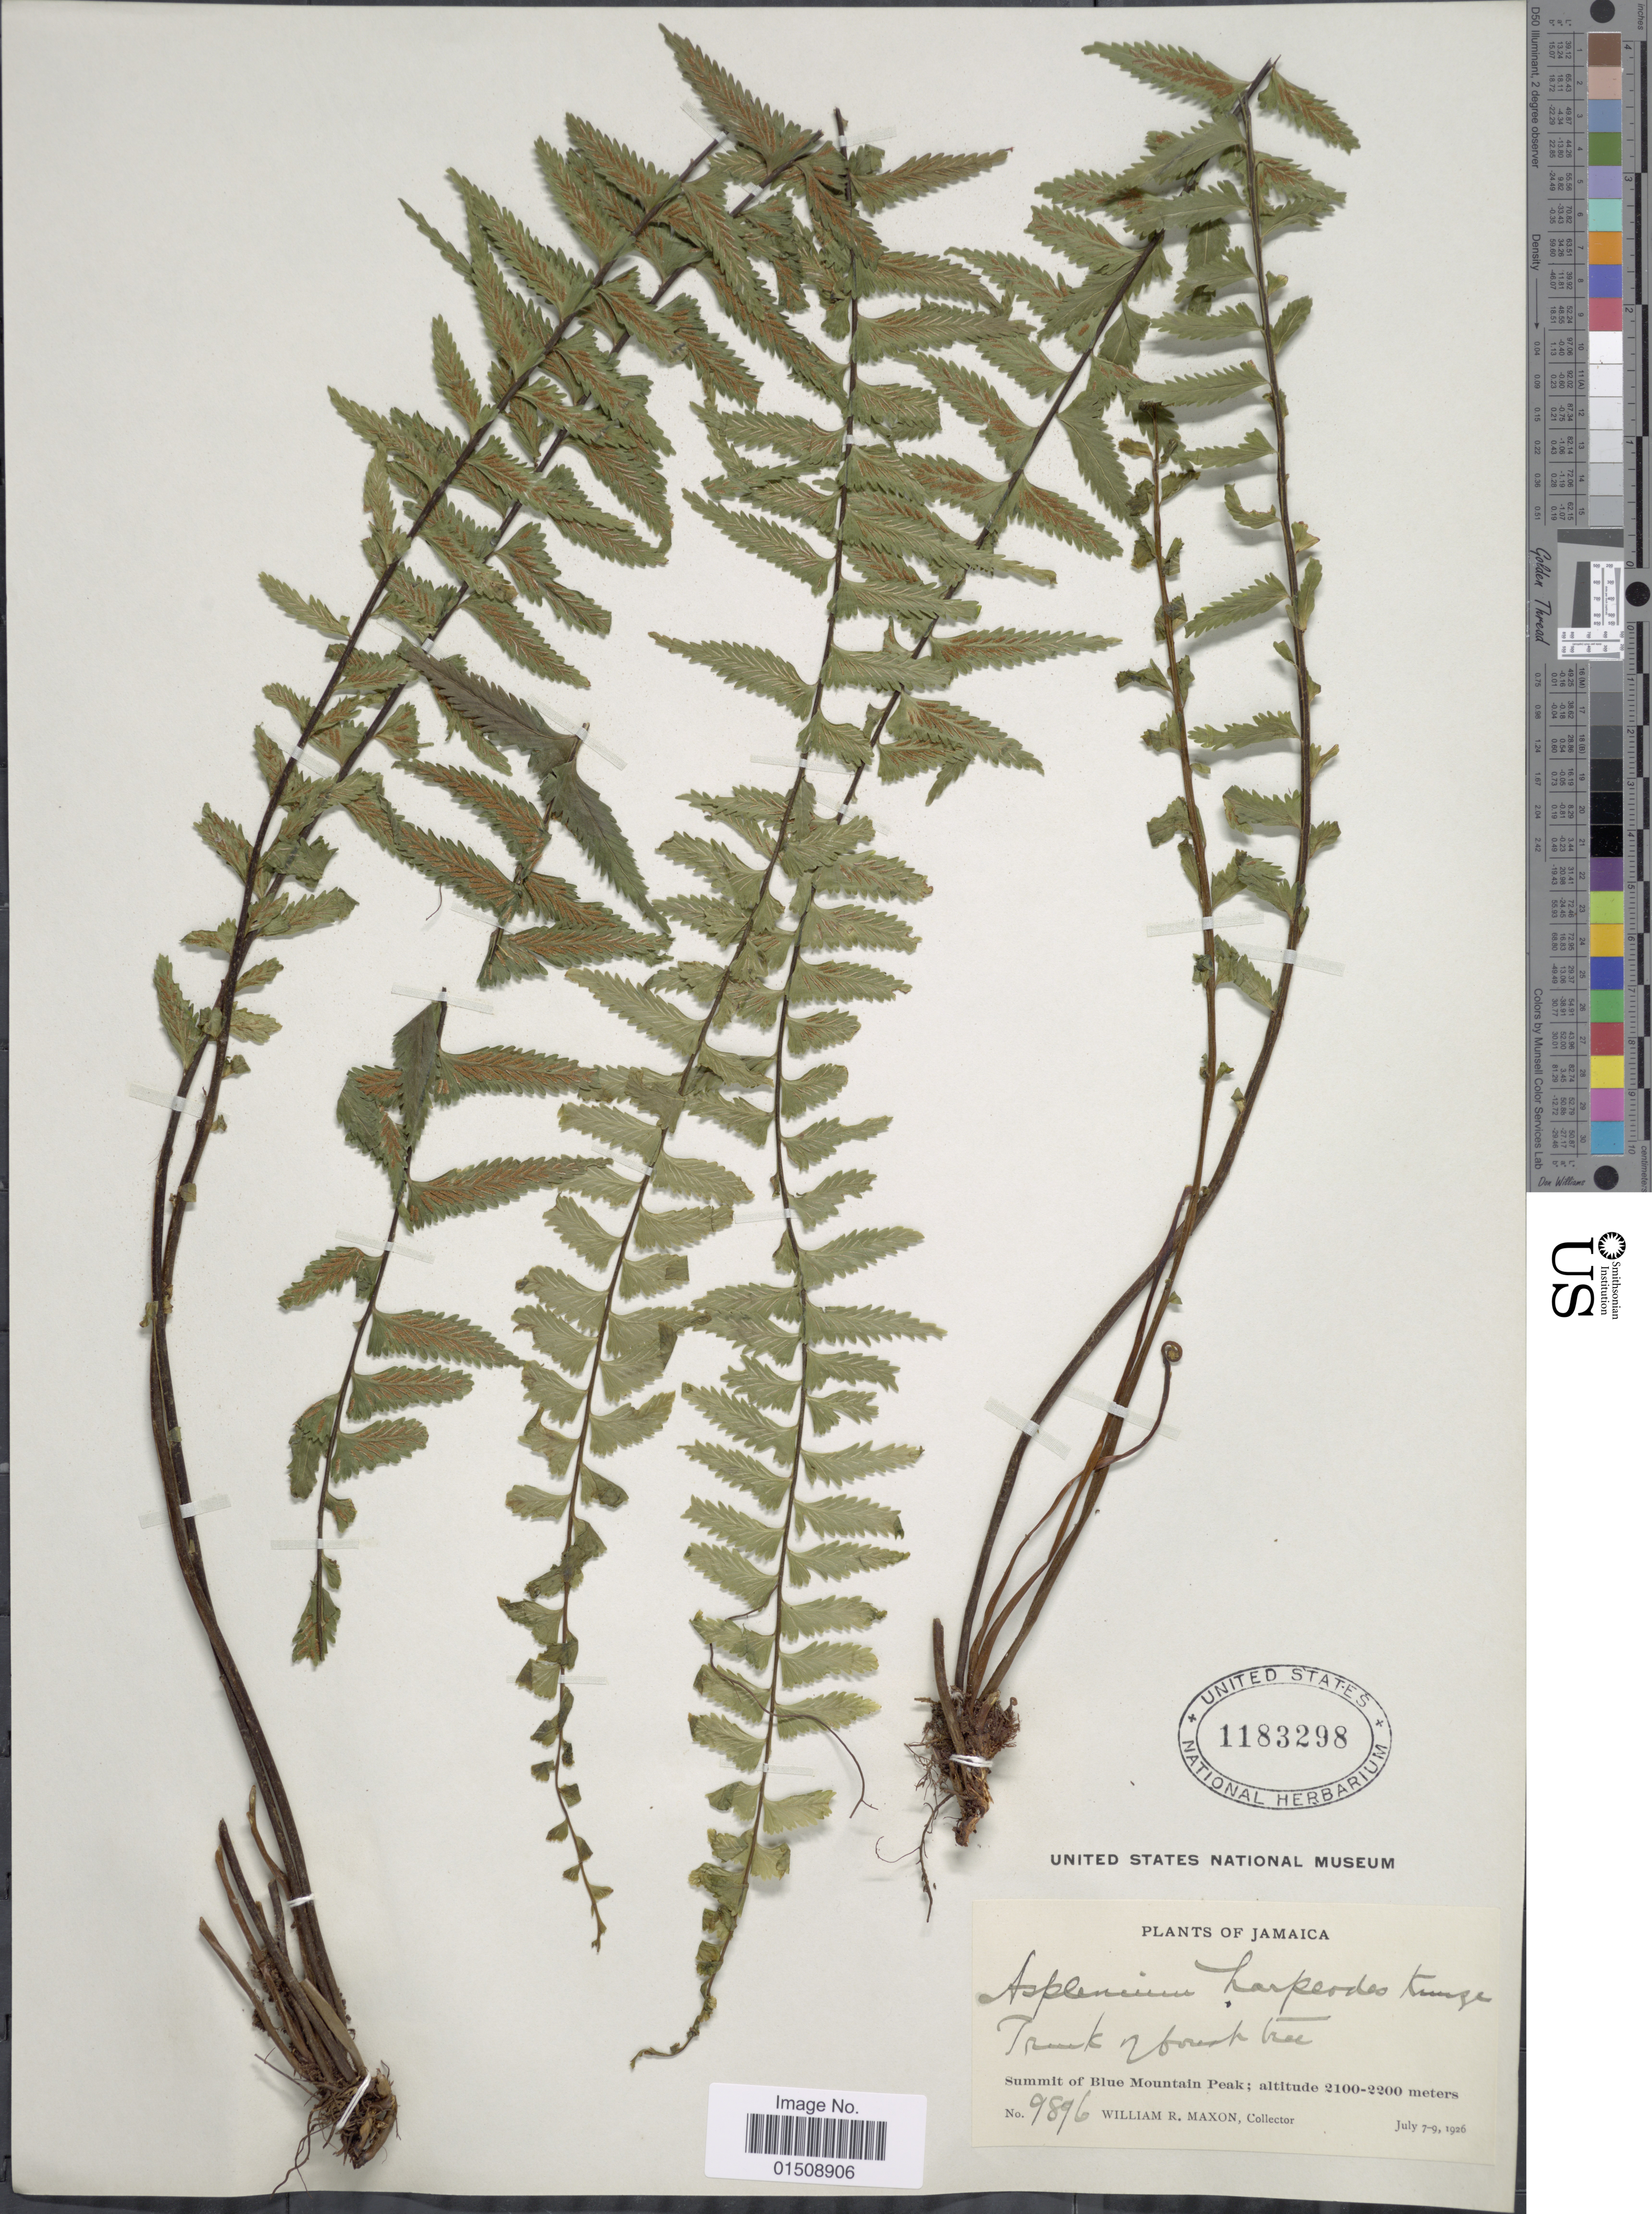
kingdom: Plantae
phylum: Tracheophyta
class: Polypodiopsida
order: Polypodiales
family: Aspleniaceae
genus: Asplenium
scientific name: Asplenium harpeodes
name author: Kunze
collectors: W. R. Maxon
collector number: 9896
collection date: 1926-07-07/1926-07-09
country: Jamaica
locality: Summit of Blue Mountain Peak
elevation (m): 2100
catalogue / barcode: US 1183298